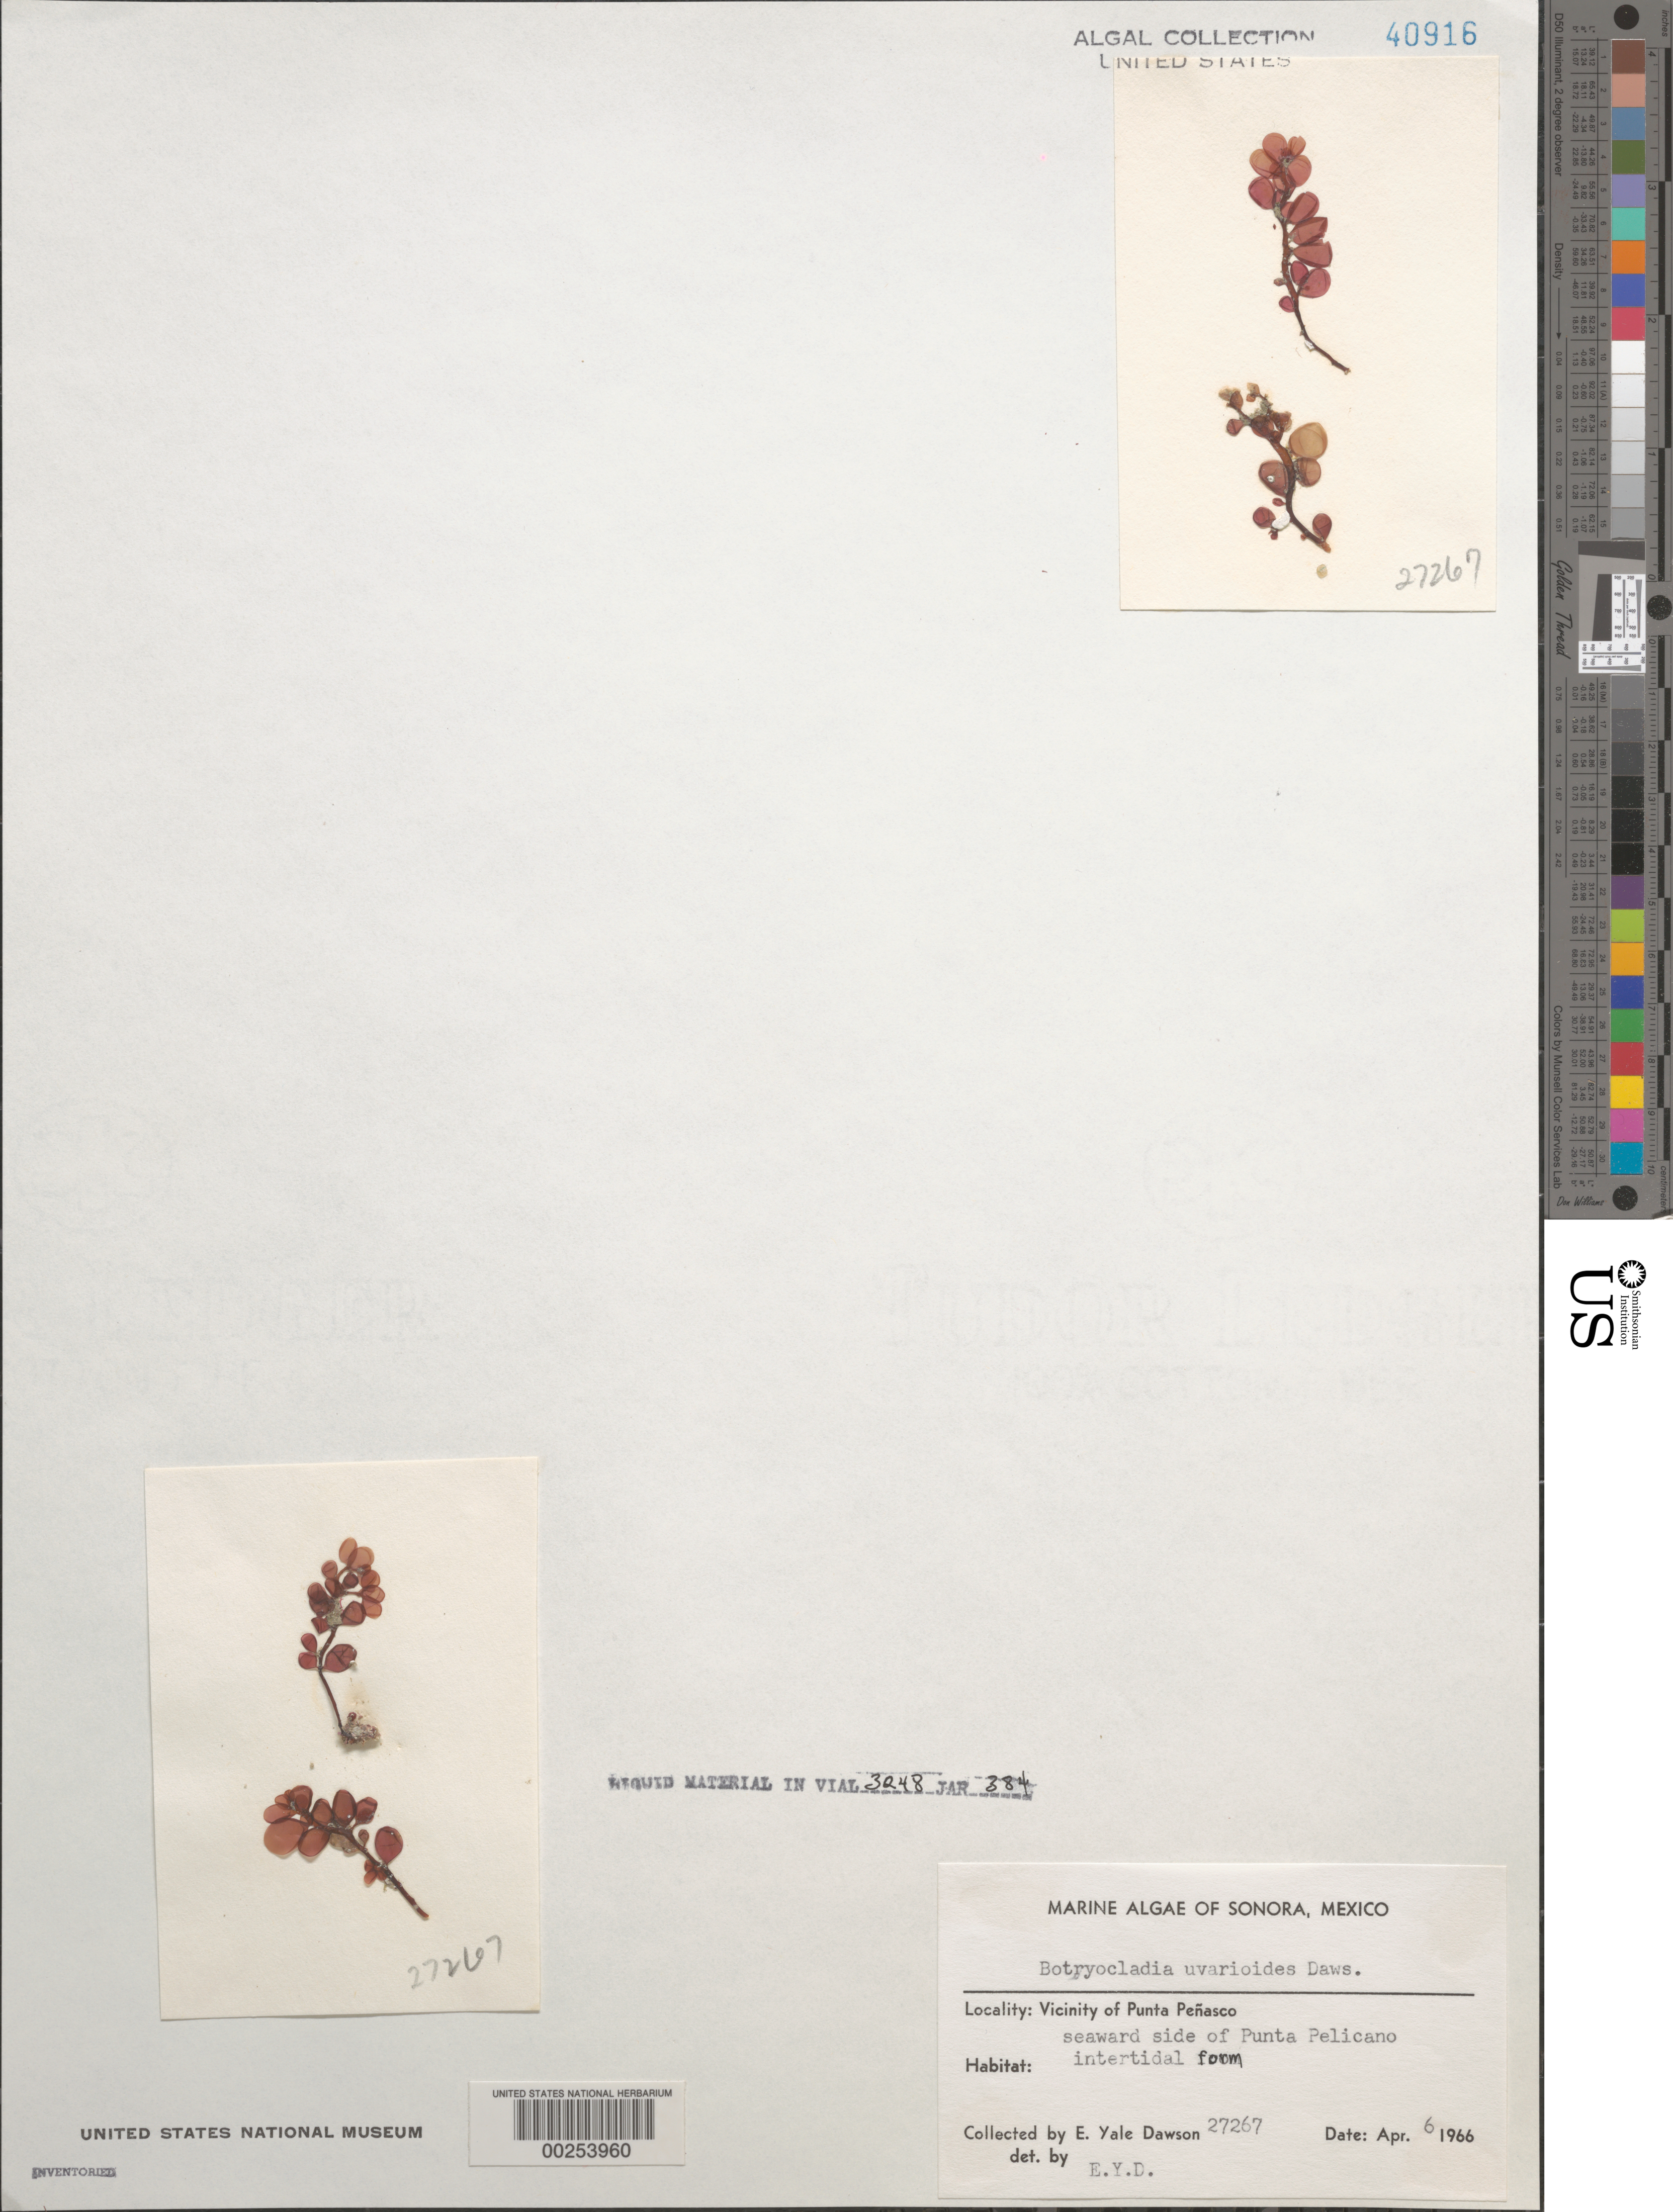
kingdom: Plantae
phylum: Rhodophyta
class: Florideophyceae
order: Rhodymeniales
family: Rhodymeniaceae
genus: Botryocladia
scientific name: Botryocladia uvarioides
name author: E.Y. Dawson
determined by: Dawson, E. Y.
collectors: E. Y. Dawson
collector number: EYD 27267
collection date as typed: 06 Apr 1966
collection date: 1966-04-06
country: Mexico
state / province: Sonora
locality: Punta Pelicano, near Punta Penasco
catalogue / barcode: US 40916